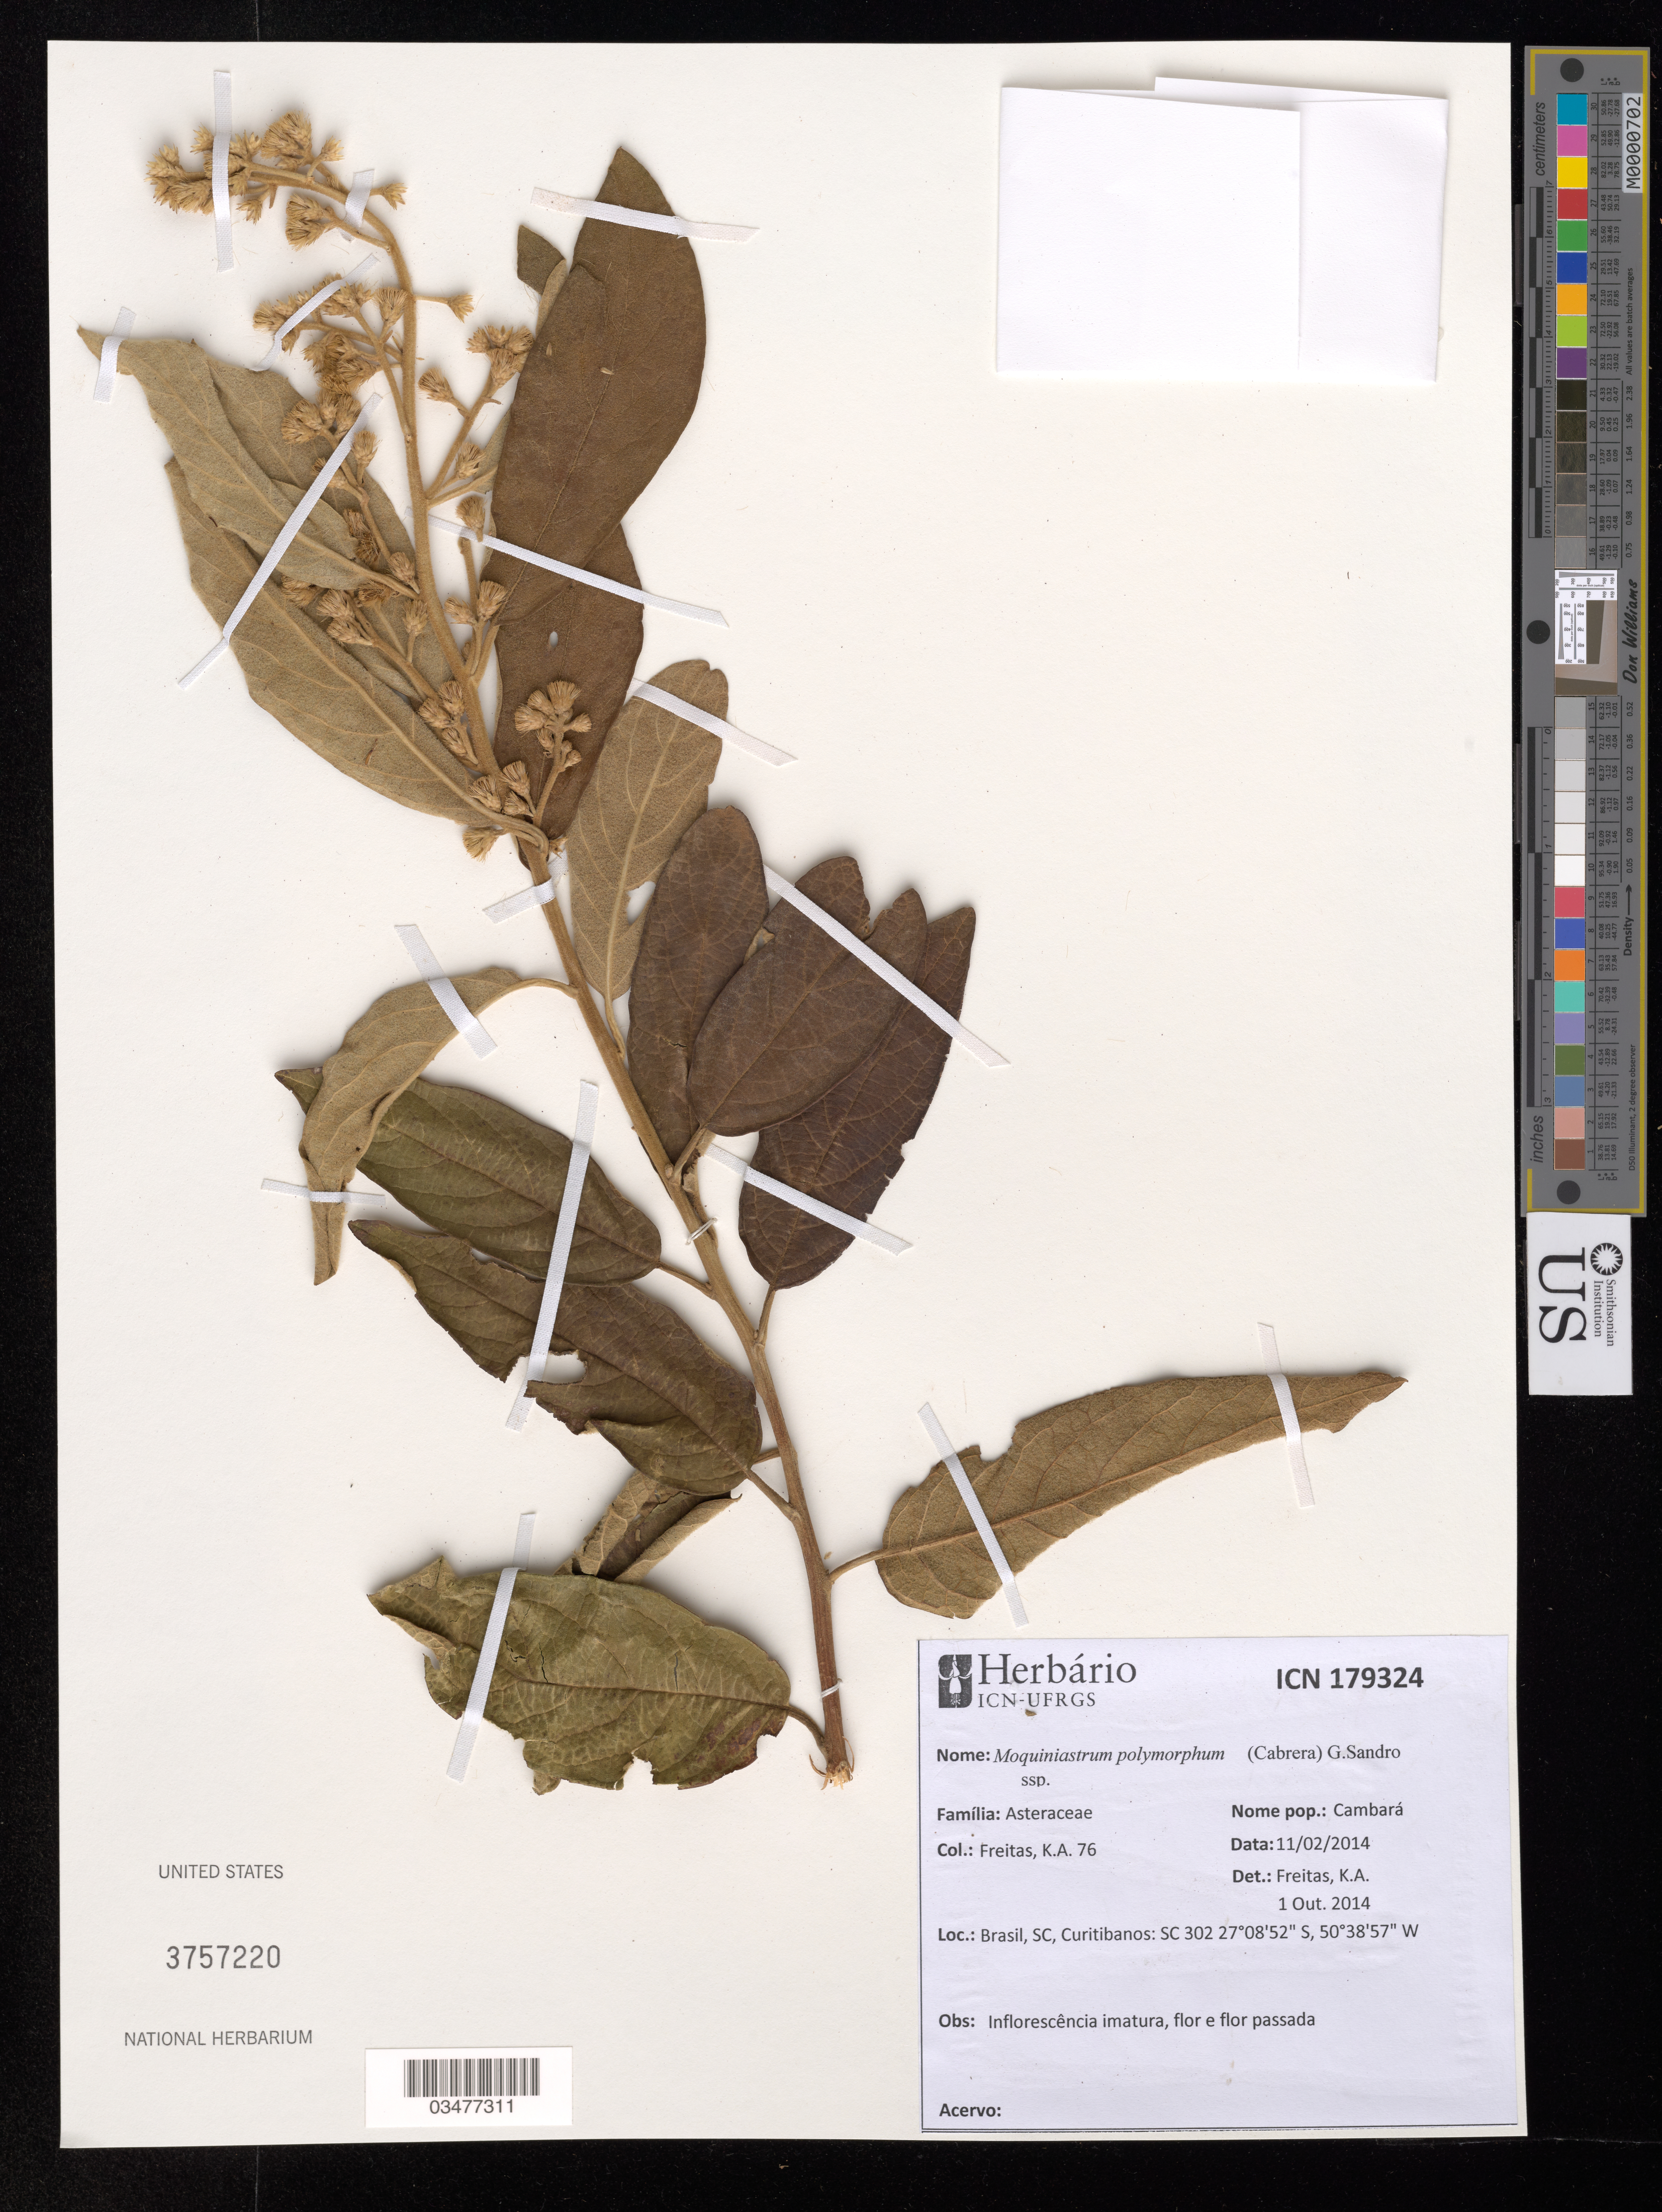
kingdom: Plantae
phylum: Tracheophyta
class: Magnoliopsida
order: Asterales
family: Asteraceae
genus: Moquiniastrum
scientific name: Moquiniastrum polymorphum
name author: (Less.) G. Sancho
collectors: K. Freitas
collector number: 76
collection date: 2014-02-11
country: Brazil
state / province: Santa Catarina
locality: Curitibanos: SC 302.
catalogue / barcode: US 3757220